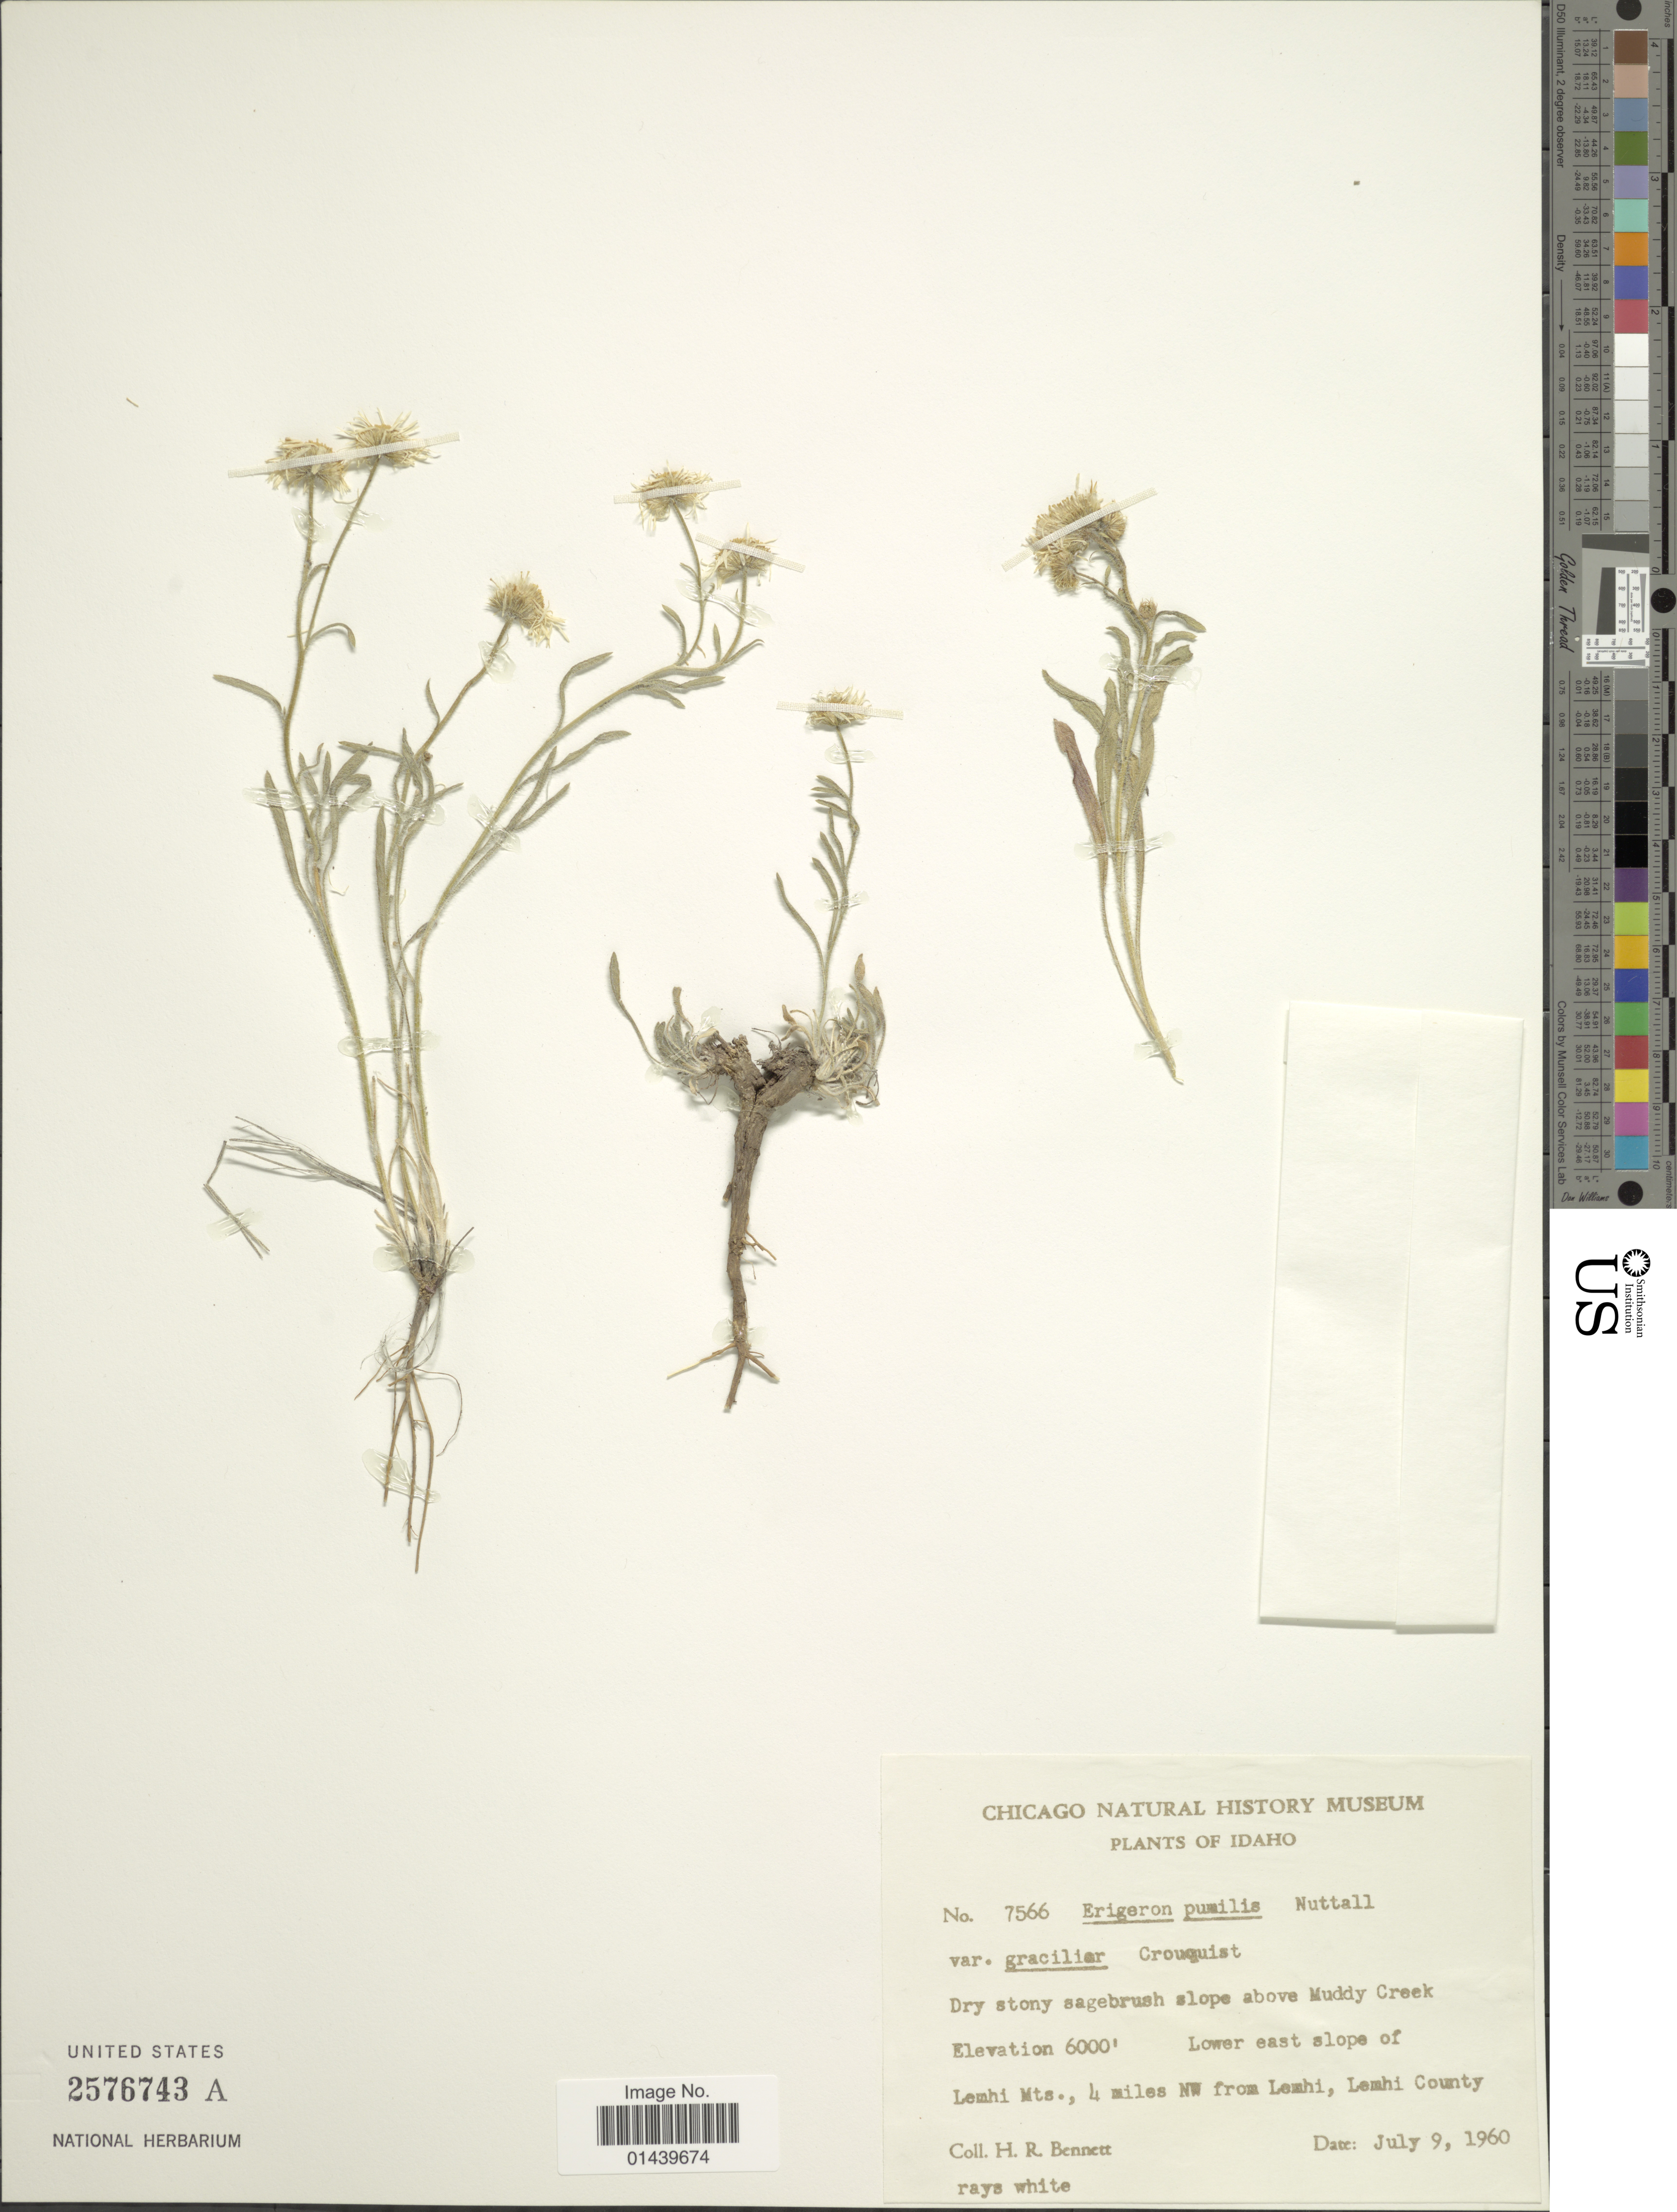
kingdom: Plantae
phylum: Tracheophyta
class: Magnoliopsida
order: Asterales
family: Asteraceae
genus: Erigeron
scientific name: Erigeron pumilus var. gracilior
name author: Cronq.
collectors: H. R. Bennett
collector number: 7566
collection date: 1960-07-09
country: United States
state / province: Idaho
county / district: Lemhi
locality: Dry stony sagebrush slope above Muddy Creek. Lower east slope of Lemhi Mts., 4 miles NW from Lemhi.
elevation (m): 1829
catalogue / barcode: US 2576743A